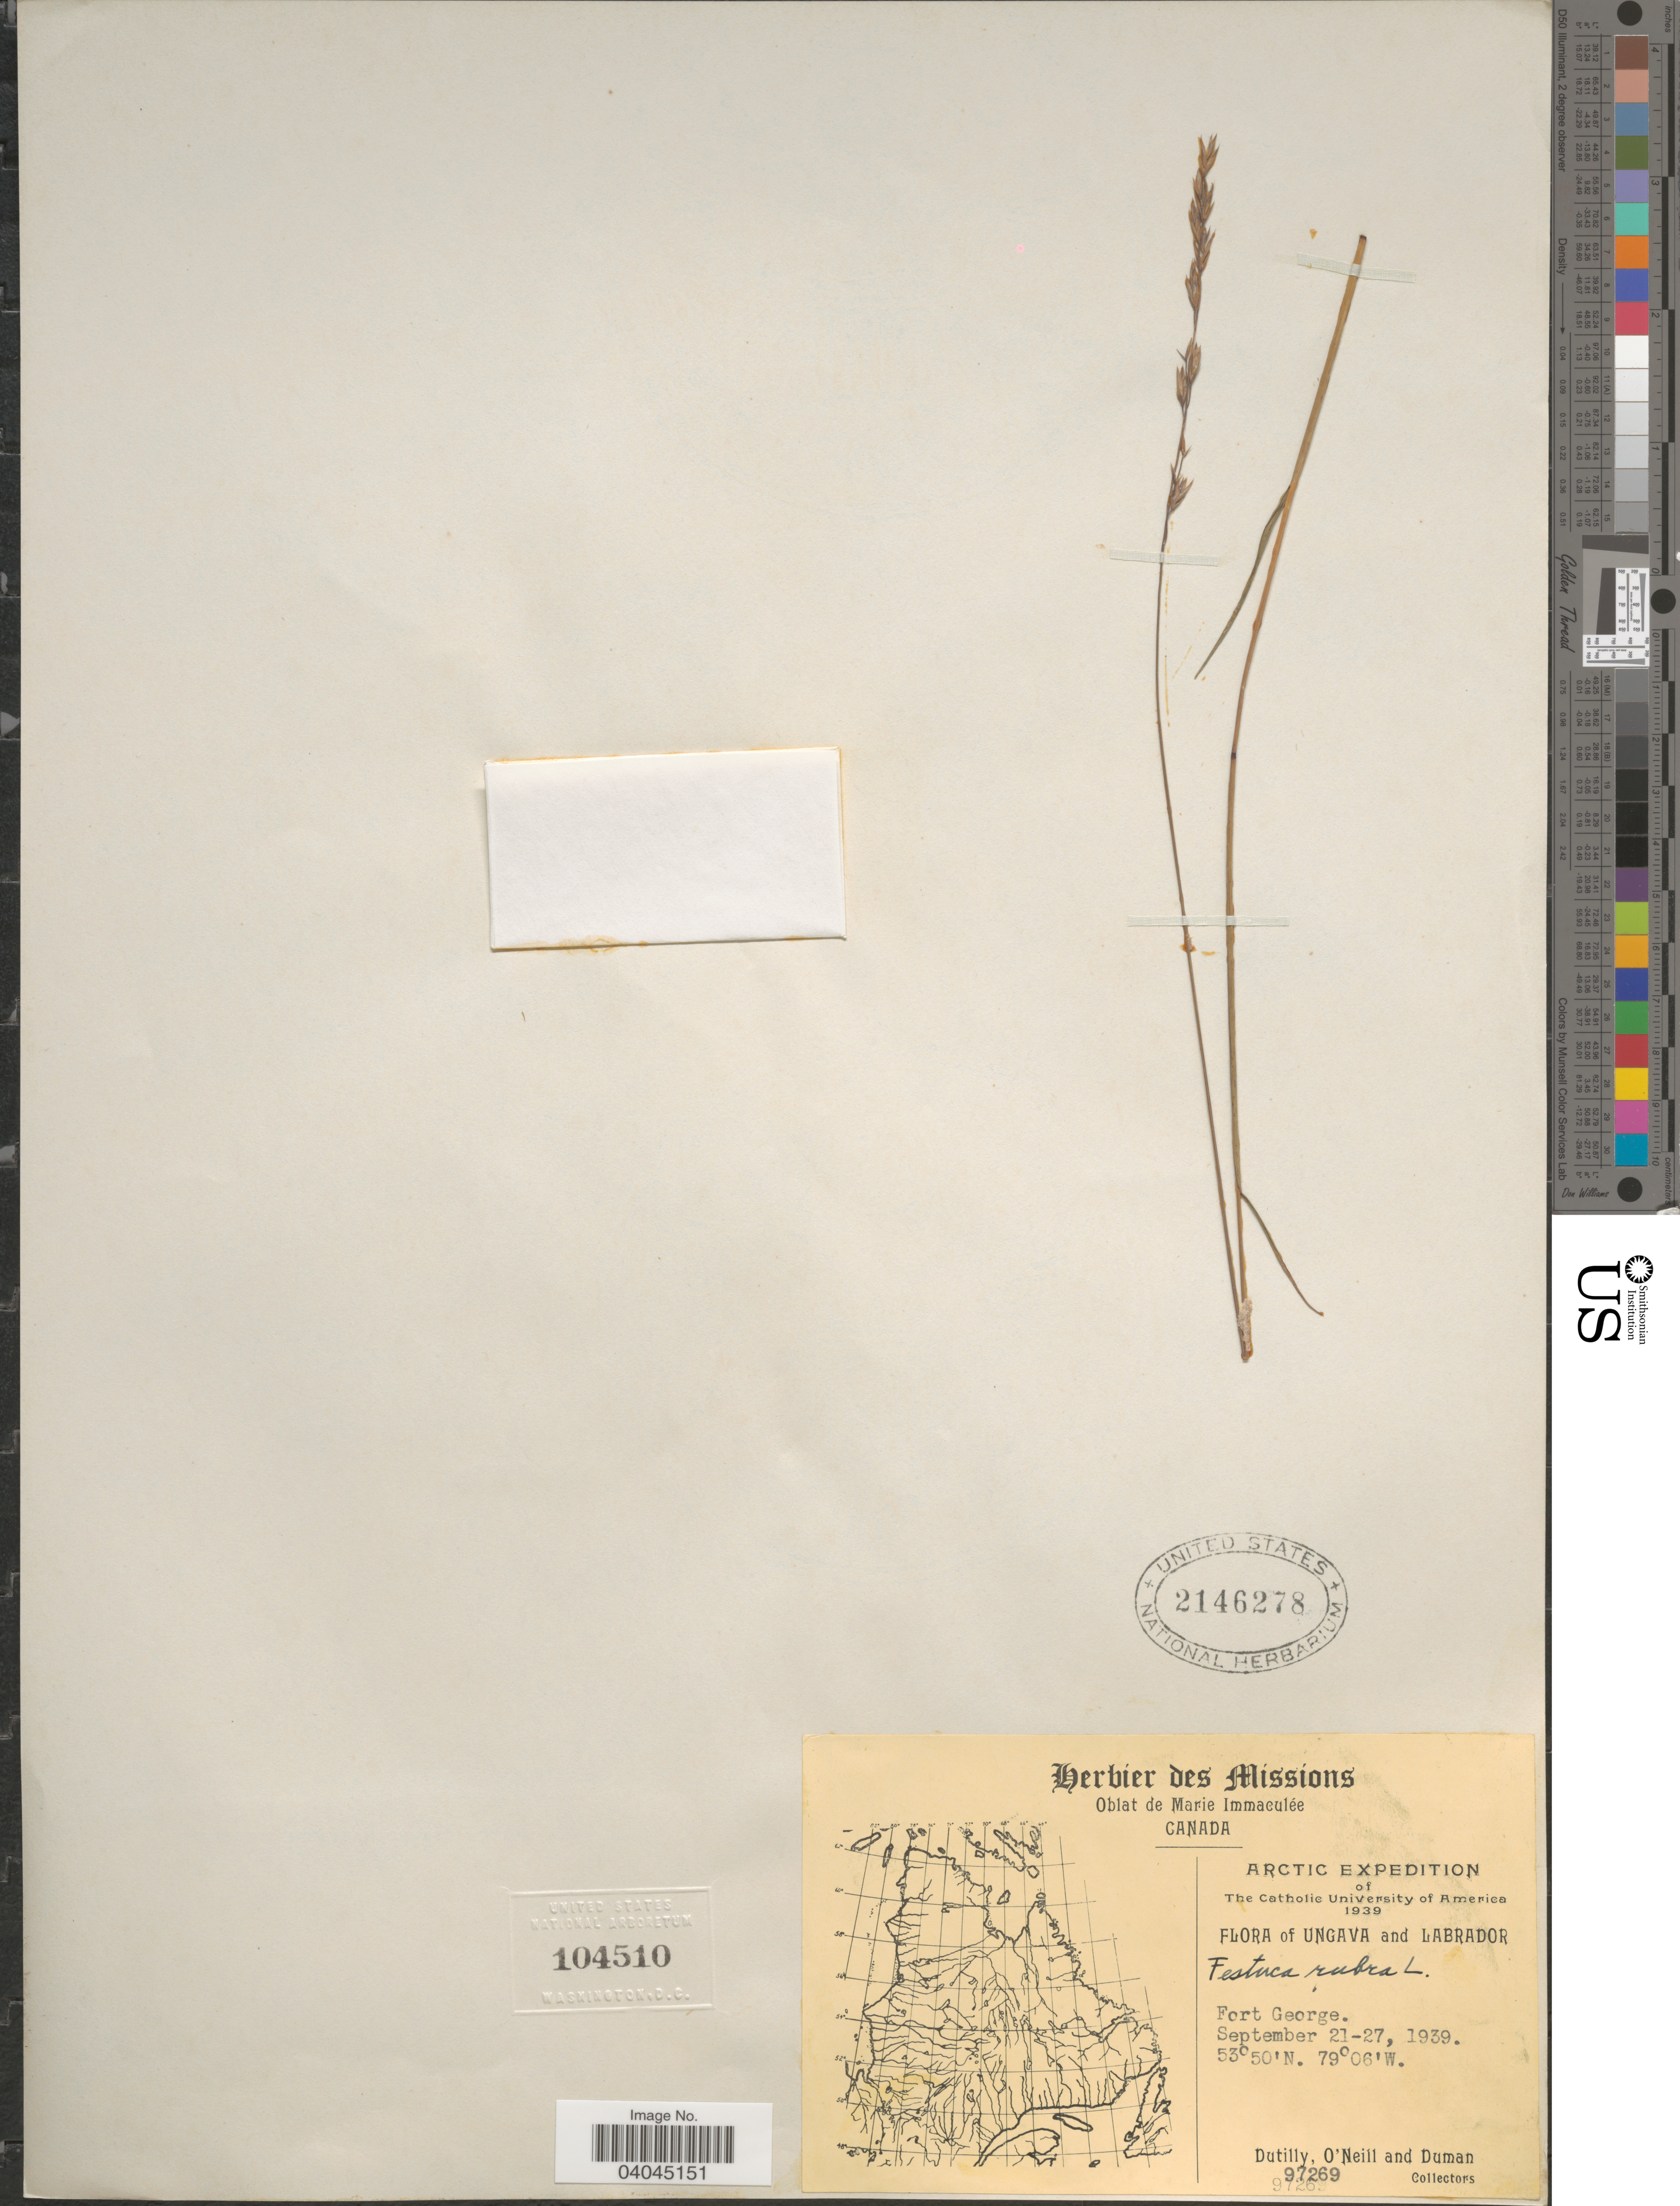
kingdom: Plantae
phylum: Tracheophyta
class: Liliopsida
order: Poales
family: Poaceae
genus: Festuca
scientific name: Festuca rubra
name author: L.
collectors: -. Dutilly, -. O'Neill & -. Duman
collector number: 97269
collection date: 1939-09-21/1939-09-27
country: Canada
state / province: Newfoundland and Labrador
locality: Ungava and Labrador. Fort George.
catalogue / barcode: US 2146278